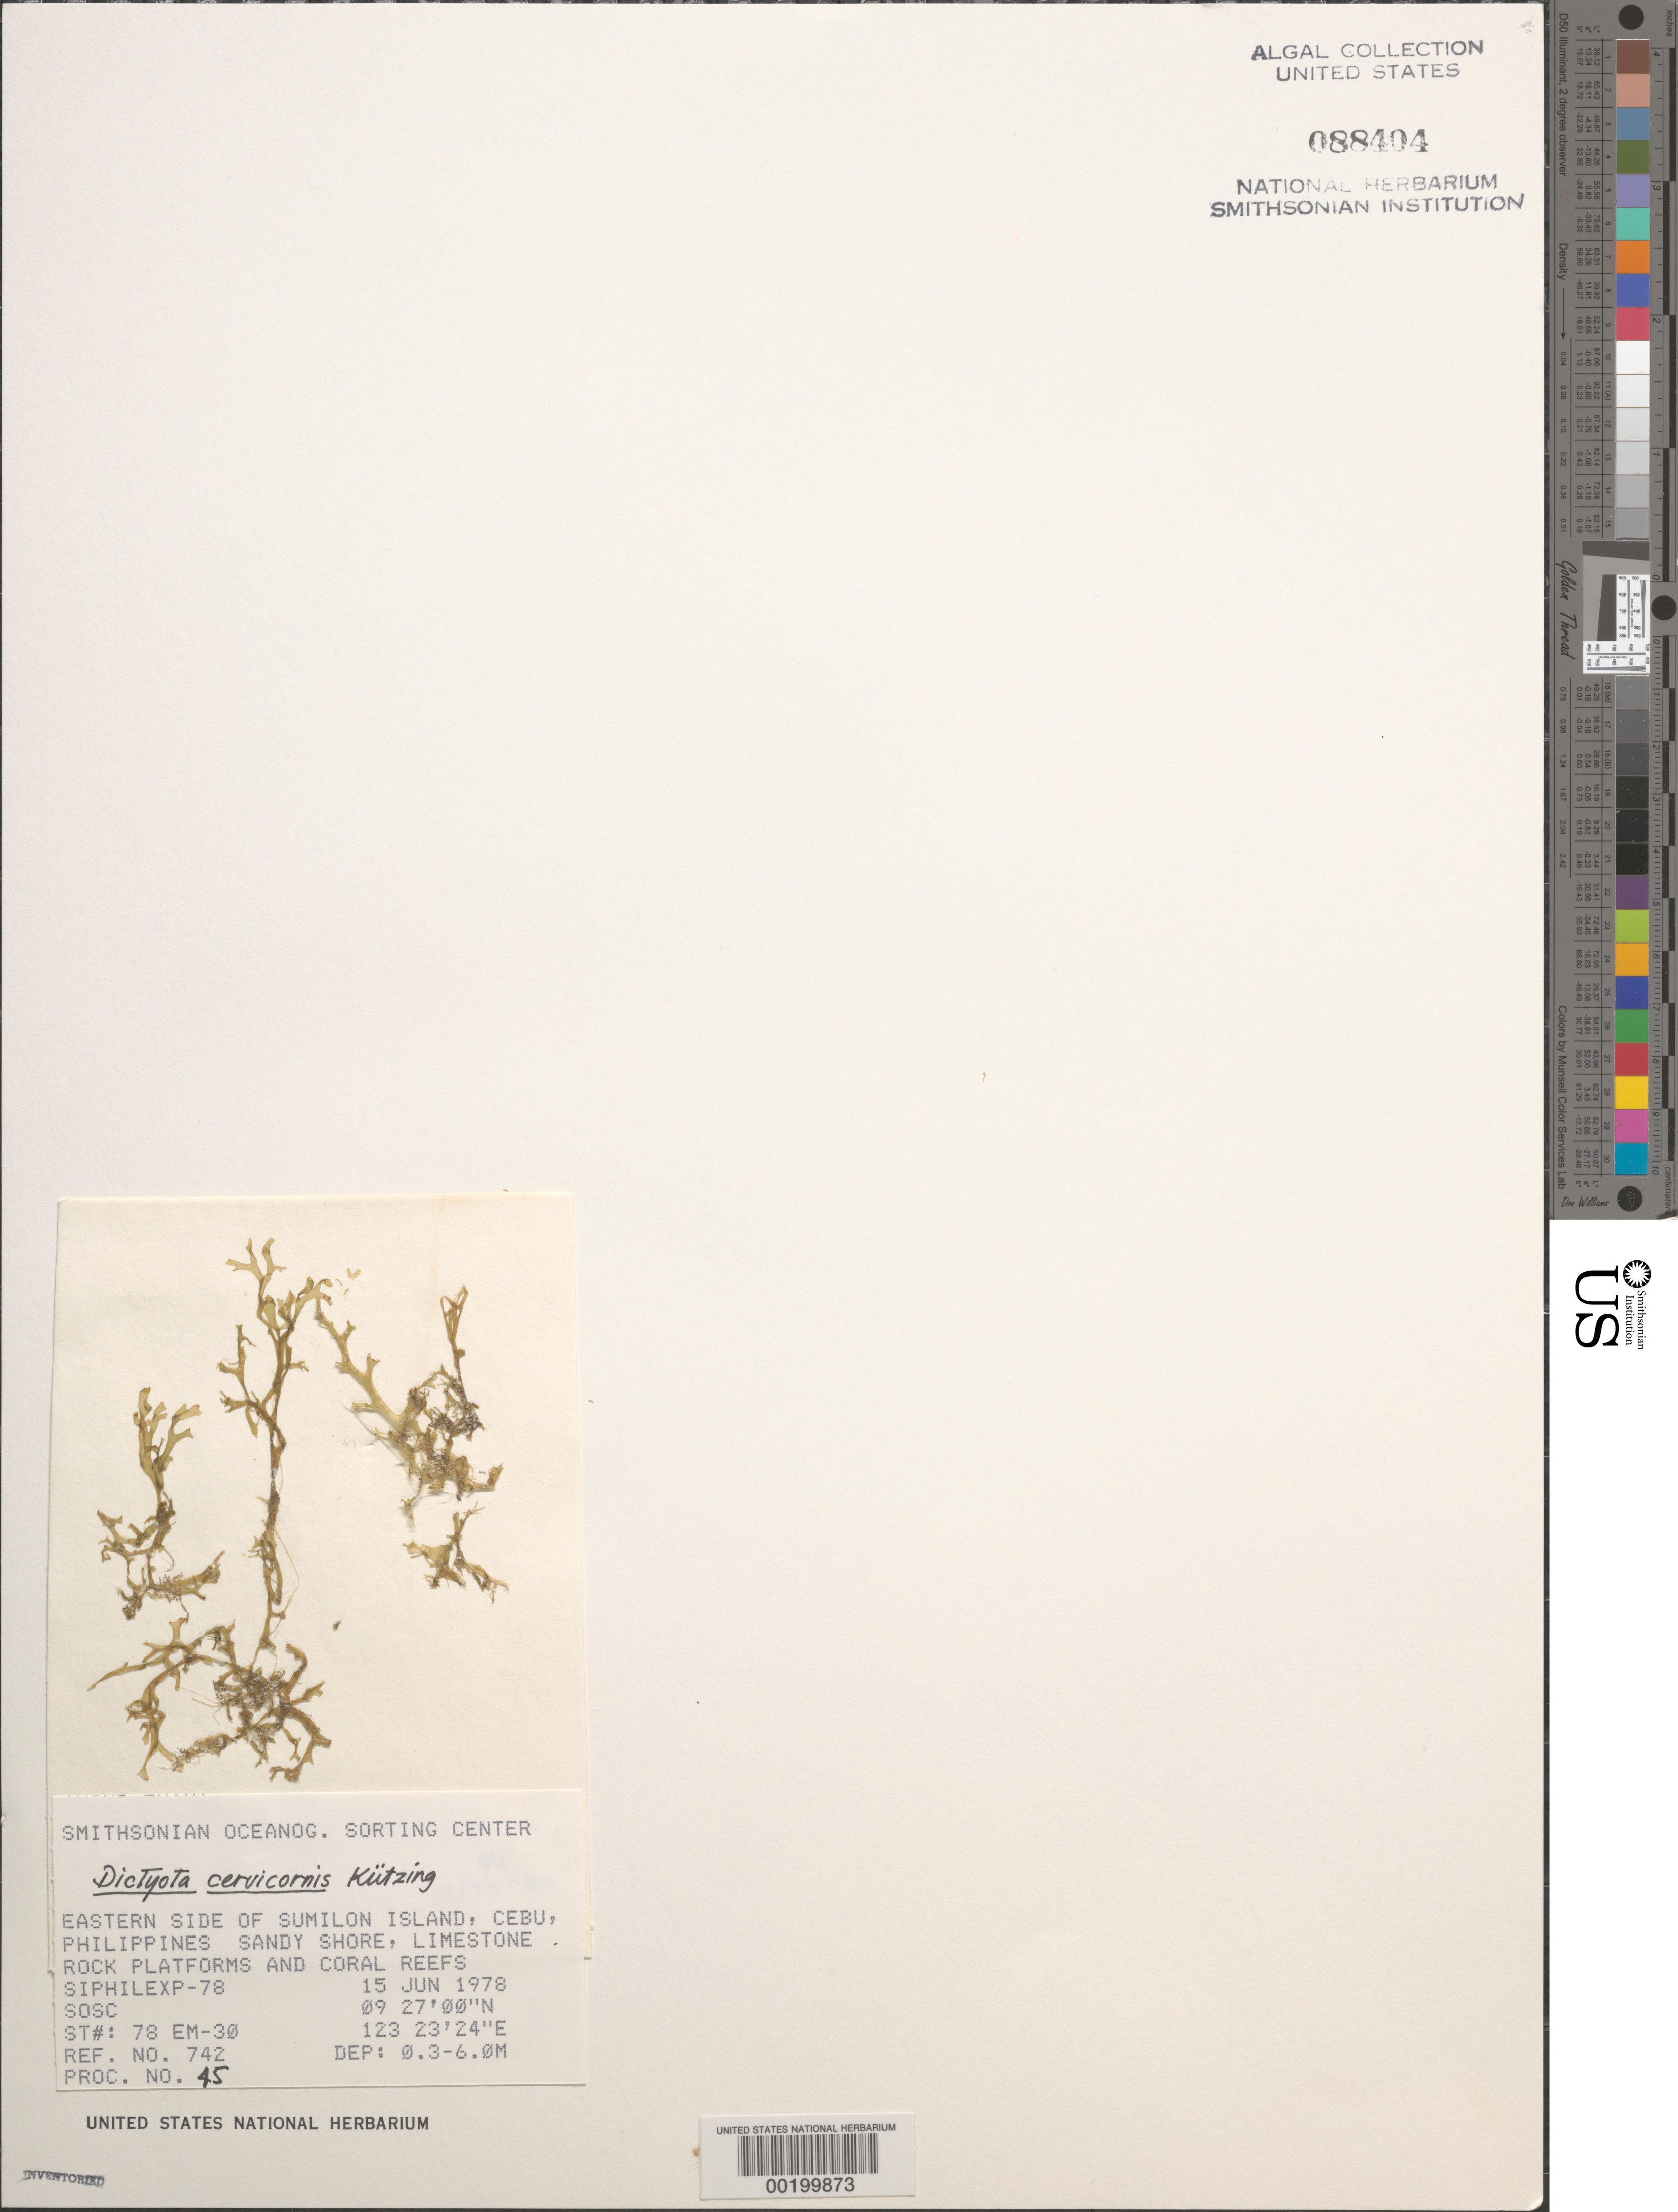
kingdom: Chromista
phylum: Ochrophyta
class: Phaeophyceae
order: Dictyotales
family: Dictyotaceae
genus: Dictyota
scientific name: Dictyota cervicornis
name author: Kütz.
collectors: SOSC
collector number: Station 78 Em-30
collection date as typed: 15 Jun 1978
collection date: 1978-06-15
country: Philippines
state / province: Central Visayas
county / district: Cebu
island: Sumilon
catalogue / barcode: US 88404